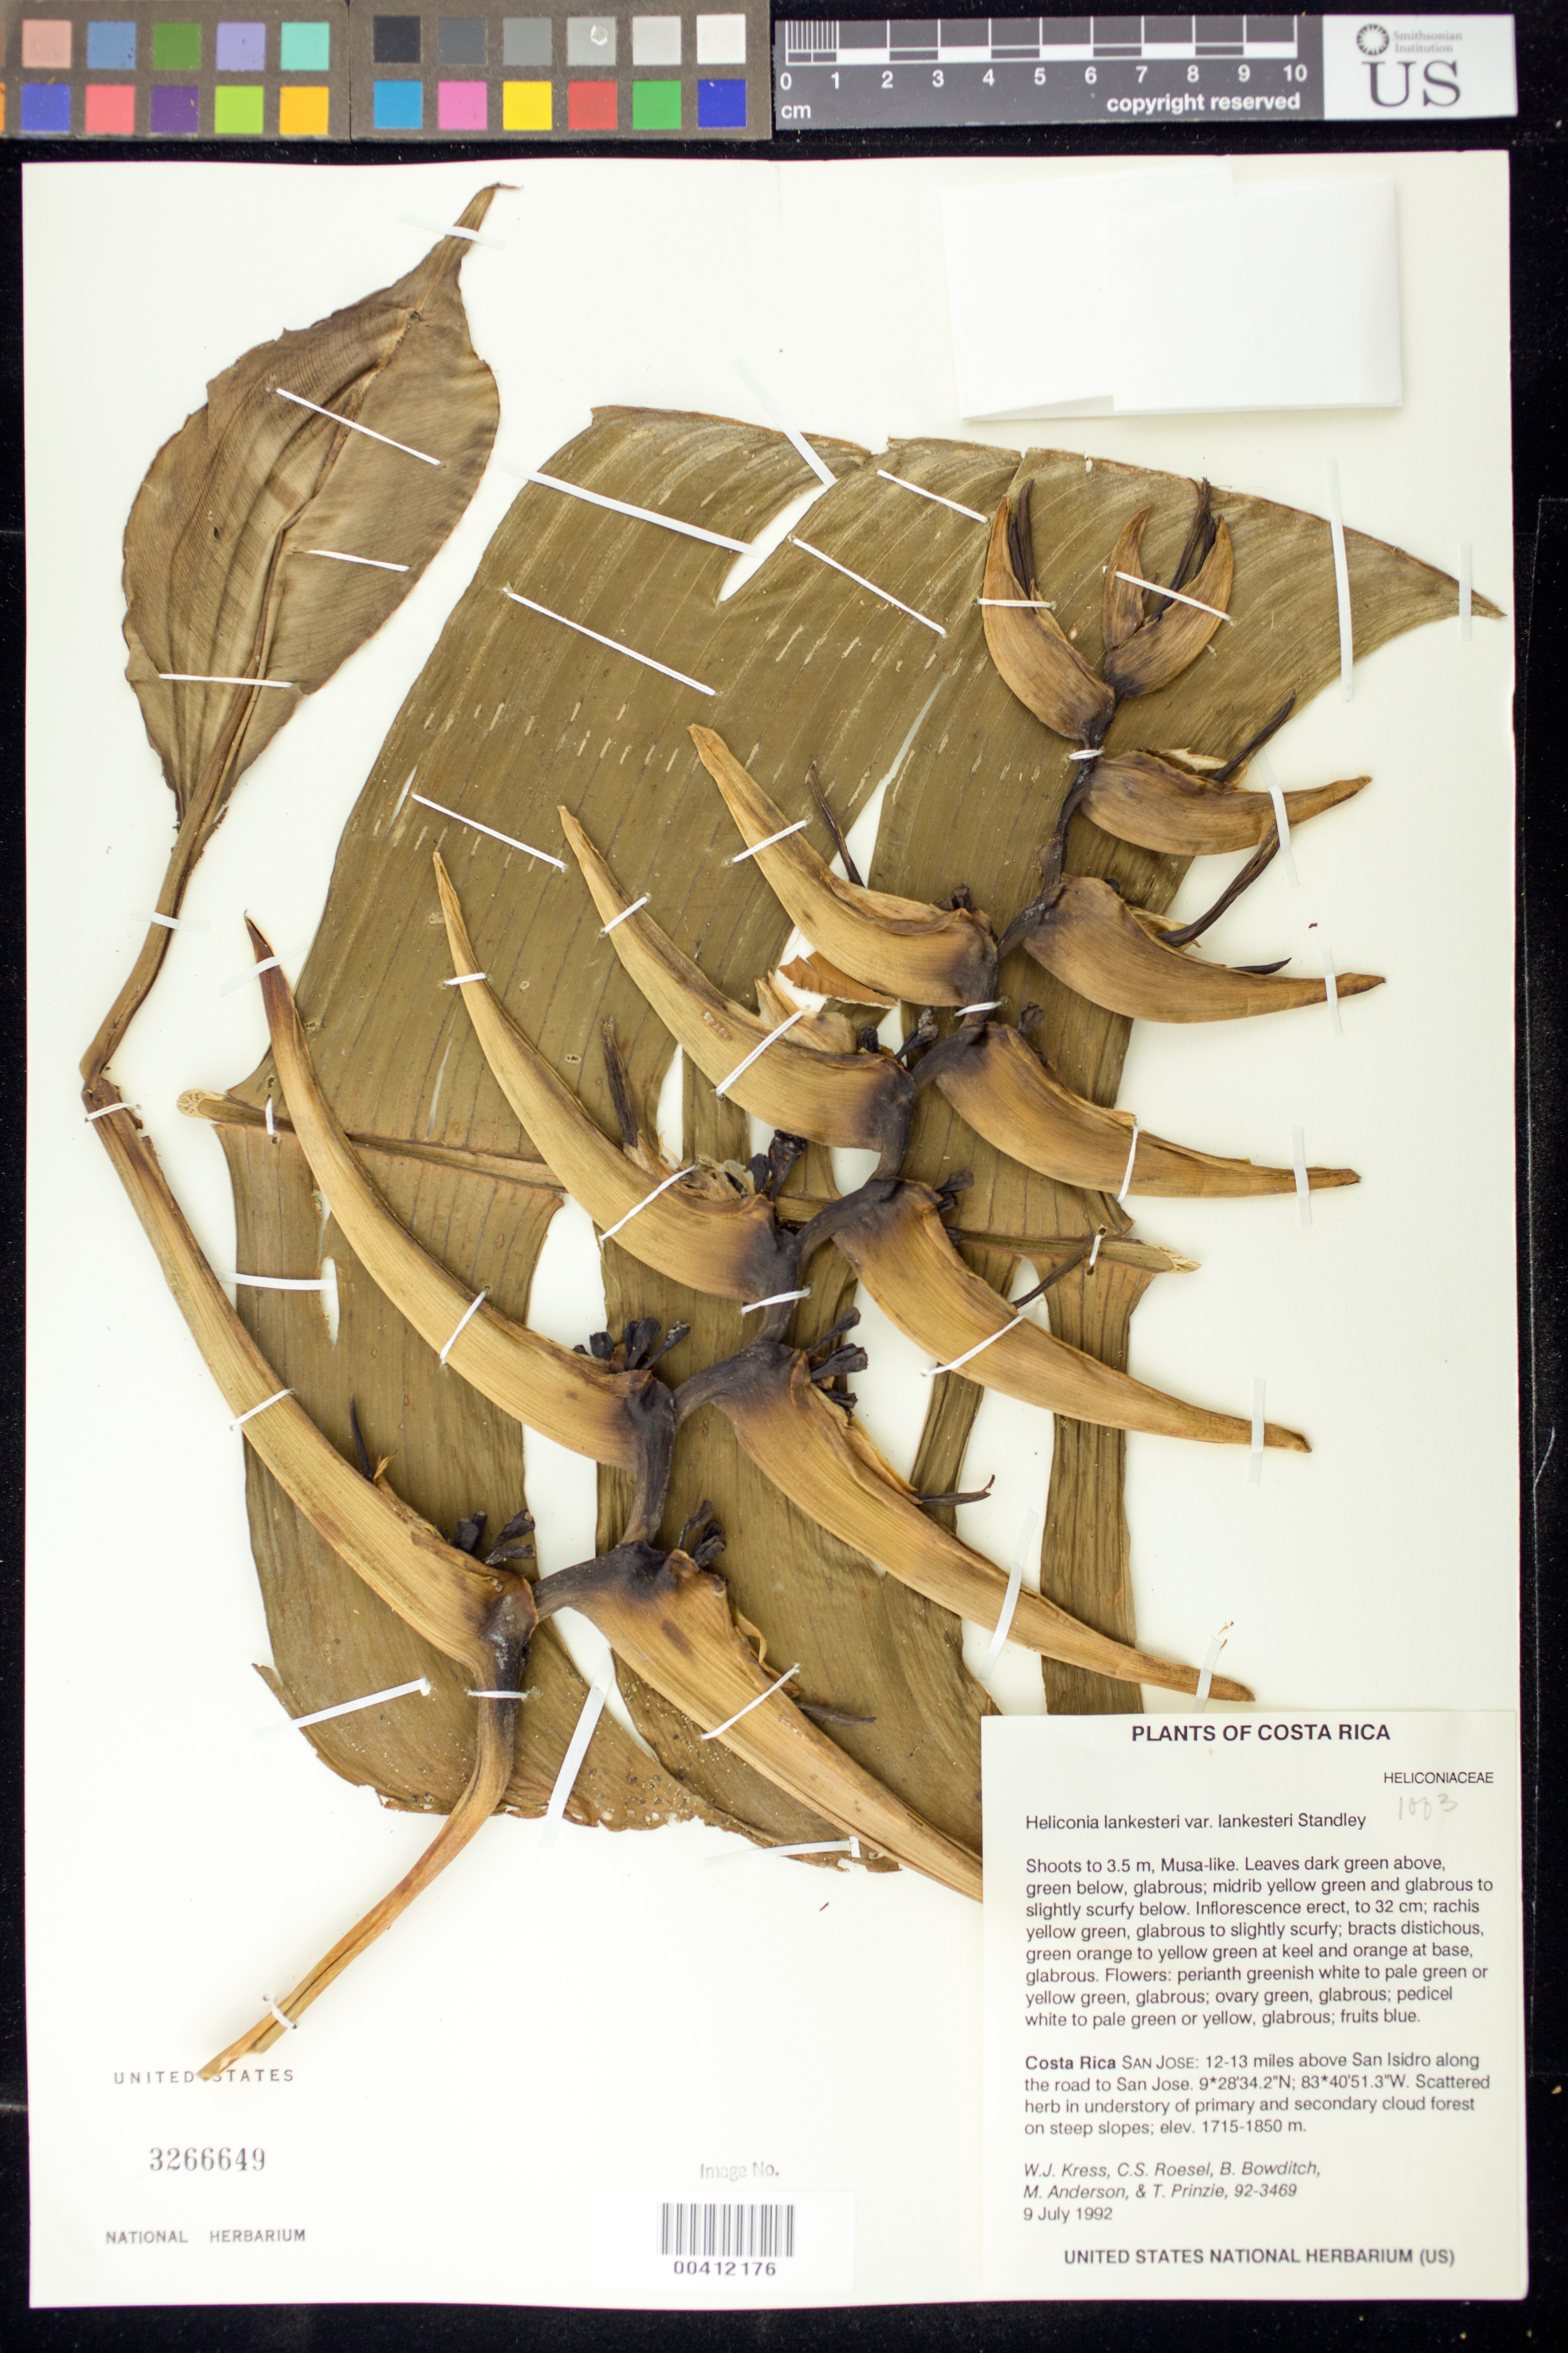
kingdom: Plantae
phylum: Tracheophyta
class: Liliopsida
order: Zingiberales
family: Heliconiaceae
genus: Heliconia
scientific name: Heliconia lankesteri var. lankesteri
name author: Standl.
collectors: W. J. Kress, C. S. Roesel, B. Bowditch, M. Anderson & T. Prinzie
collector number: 92-3469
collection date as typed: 09 Jul 1992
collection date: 1992-07-09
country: Costa Rica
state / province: San José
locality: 12-13 mi above san isidro along the rd to san jose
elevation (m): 1715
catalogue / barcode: US 3266649